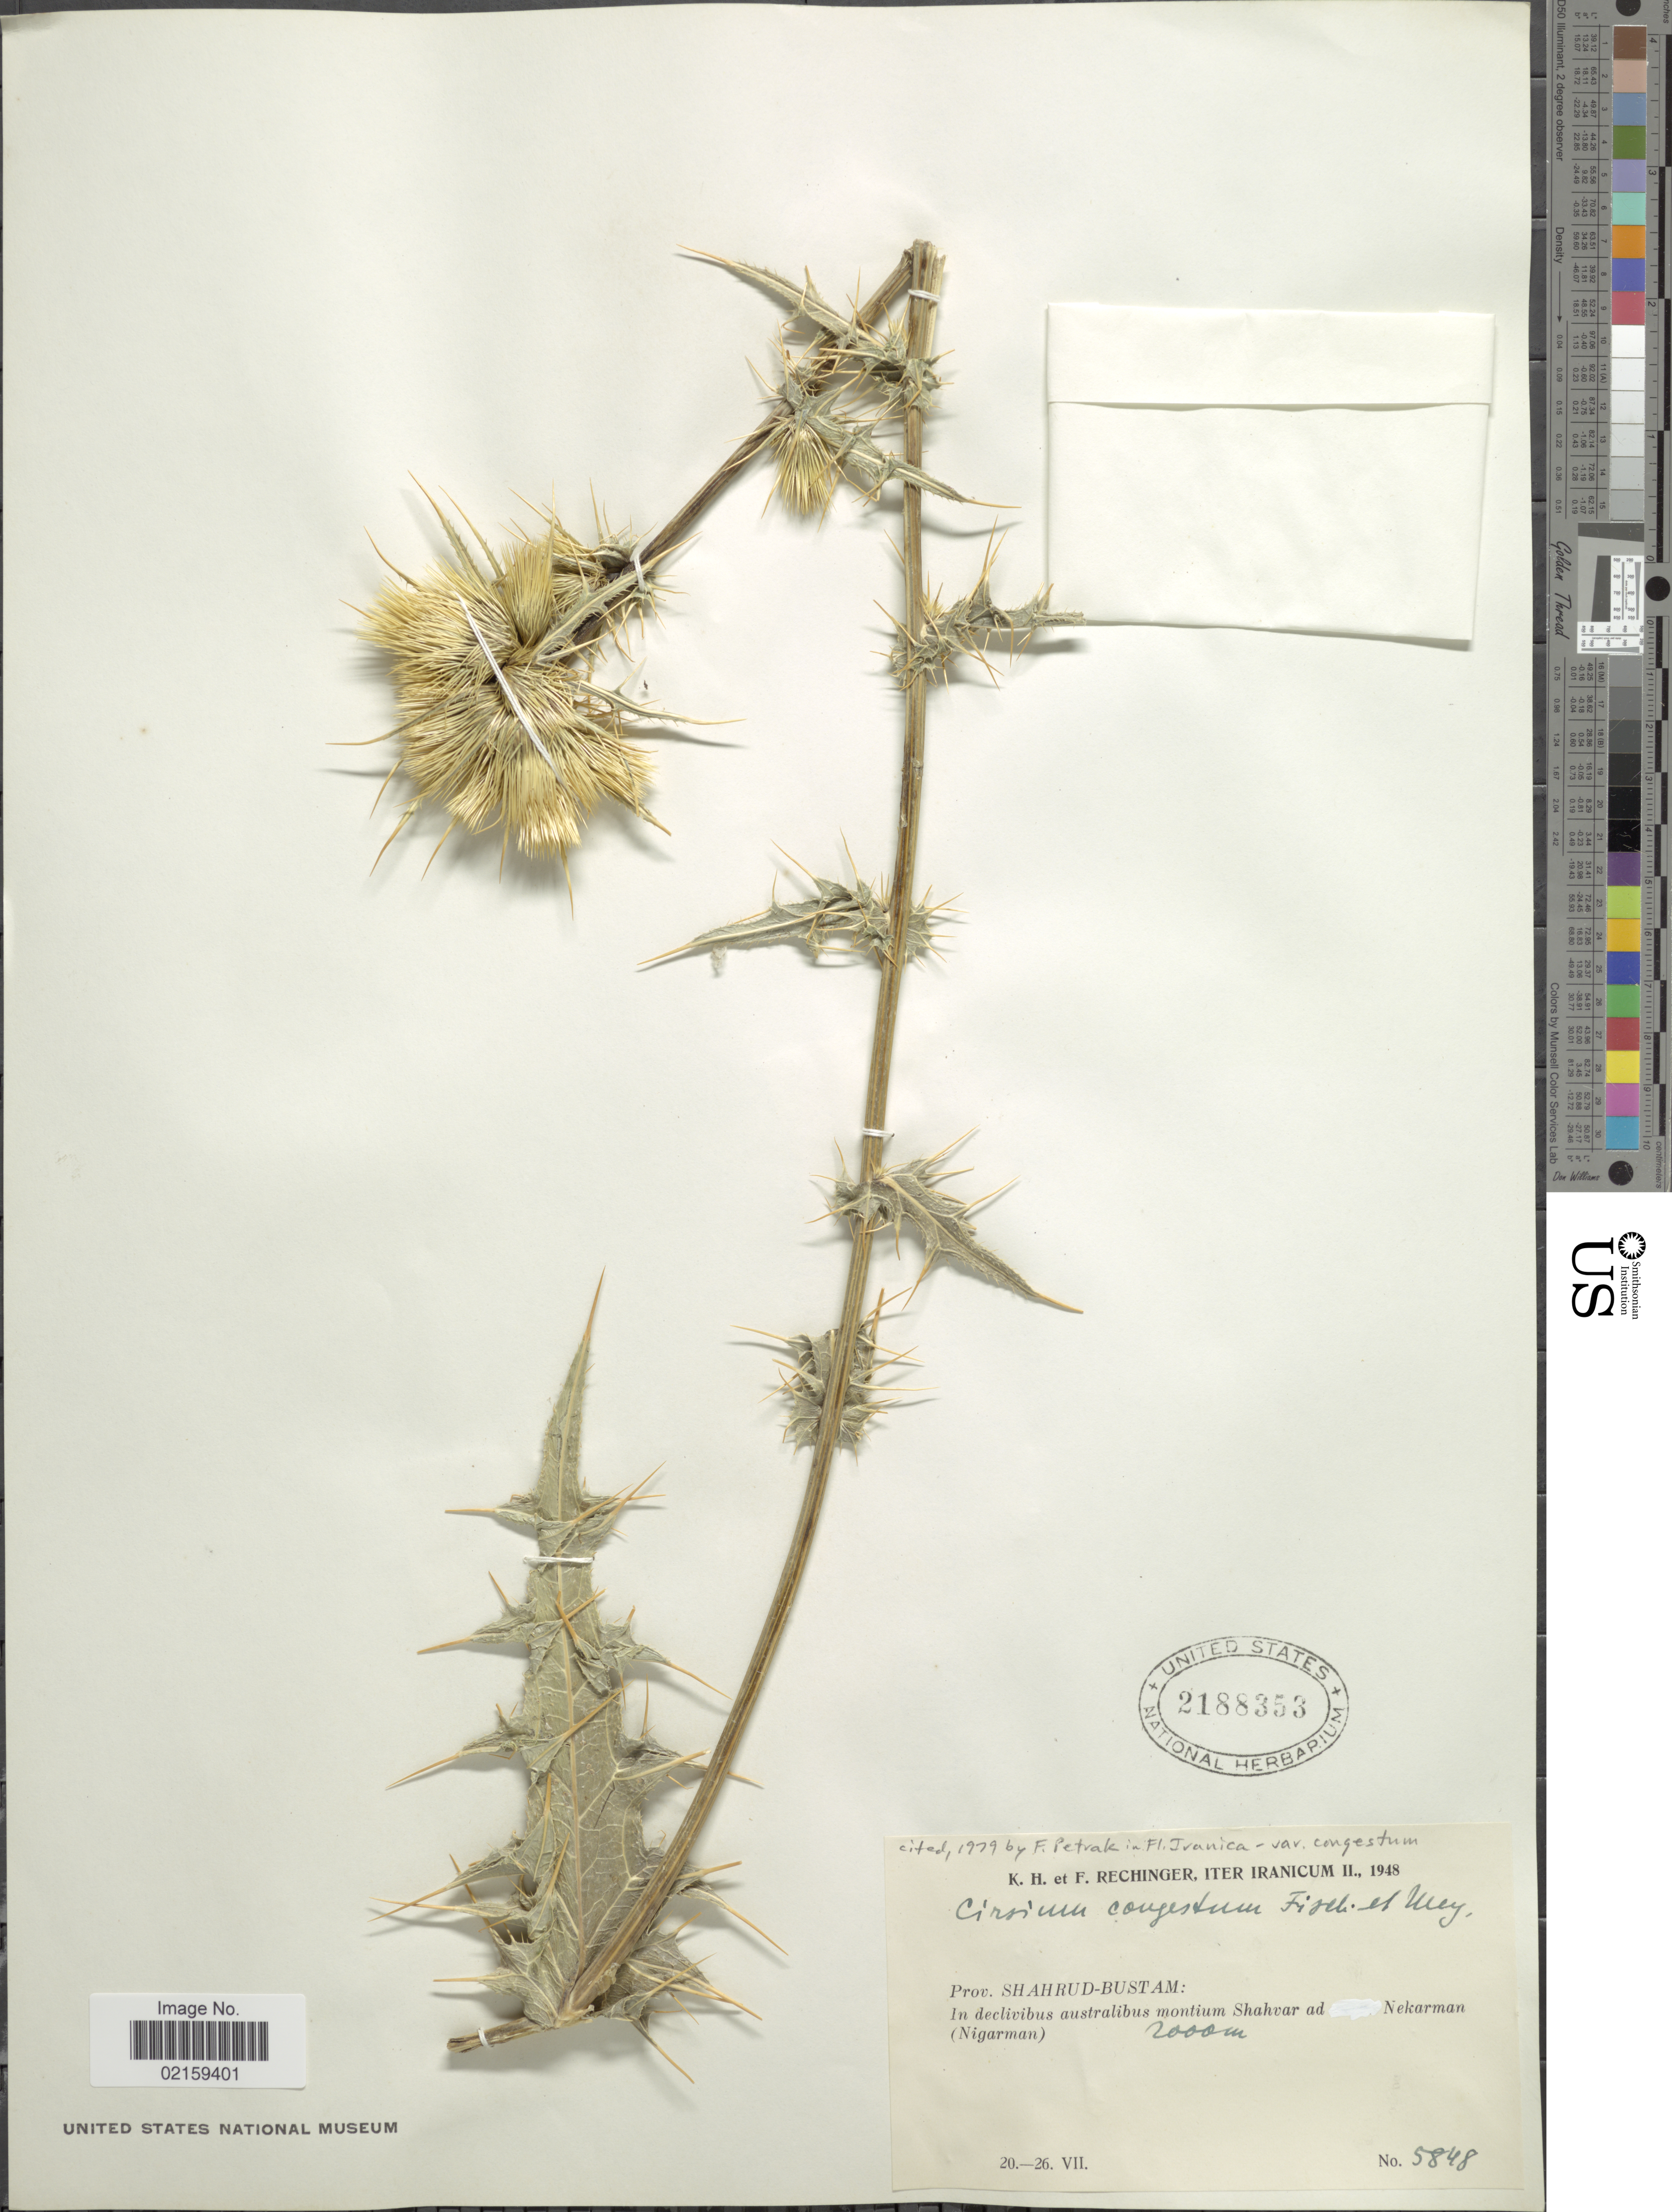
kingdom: Plantae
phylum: Tracheophyta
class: Magnoliopsida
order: Asterales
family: Asteraceae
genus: Cirsium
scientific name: Cirsium sorocephalum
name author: Fisch. & C.A. Mey.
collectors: K. H. Rechinger & F. Rechinger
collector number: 5848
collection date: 1948-07-20/1948-07-26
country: Iran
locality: Prov. Shahrud-Bustam: In declivibus australibus montium Shavar ad Nekarman (Nigarman)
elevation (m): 2000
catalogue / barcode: US 2188353